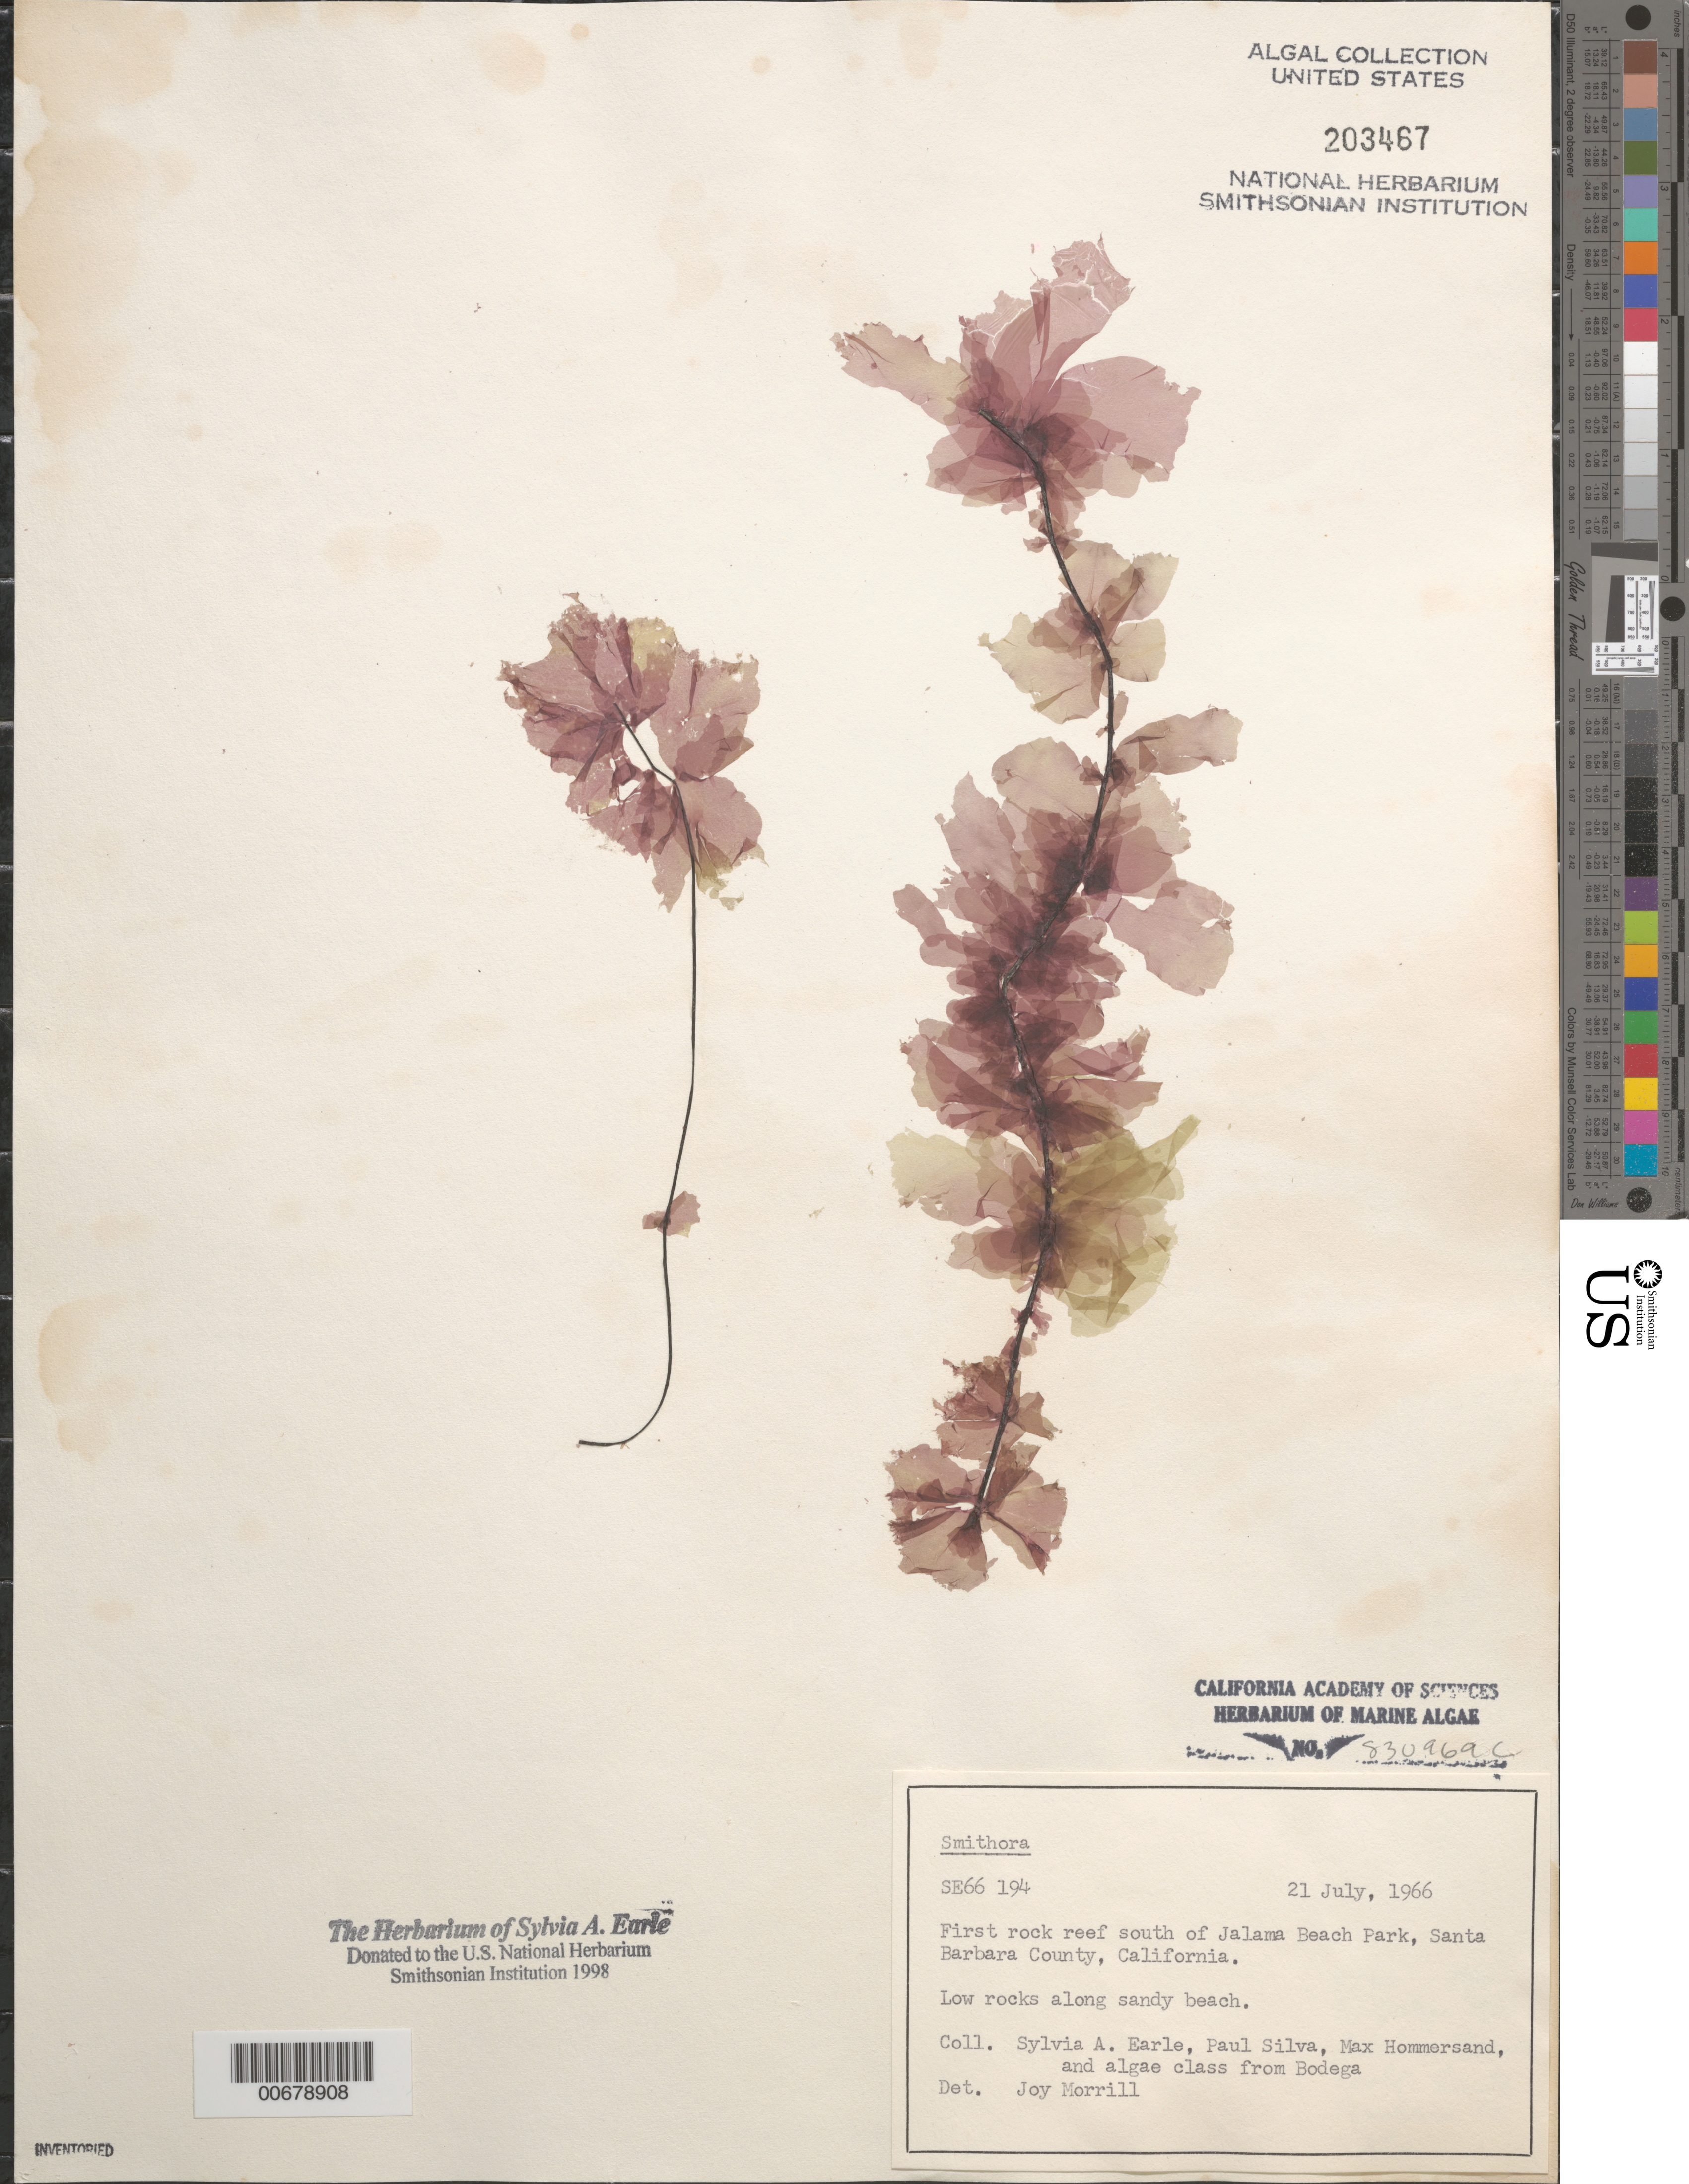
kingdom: Plantae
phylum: Rhodophyta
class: Compsopogonophyceae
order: Erythropeltidales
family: Erythrotrichiaceae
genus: Smithora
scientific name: Smithora sp.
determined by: Morrill, J.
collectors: S. A. Earle, P. C. Silva, M. H. Hommersand & Bodega Algae Class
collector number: SE 66194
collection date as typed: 21 Jul 1966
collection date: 1966-07-21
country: United States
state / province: California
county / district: Santa Barbara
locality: Reef south of Jalama Beach Park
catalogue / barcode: US 203467